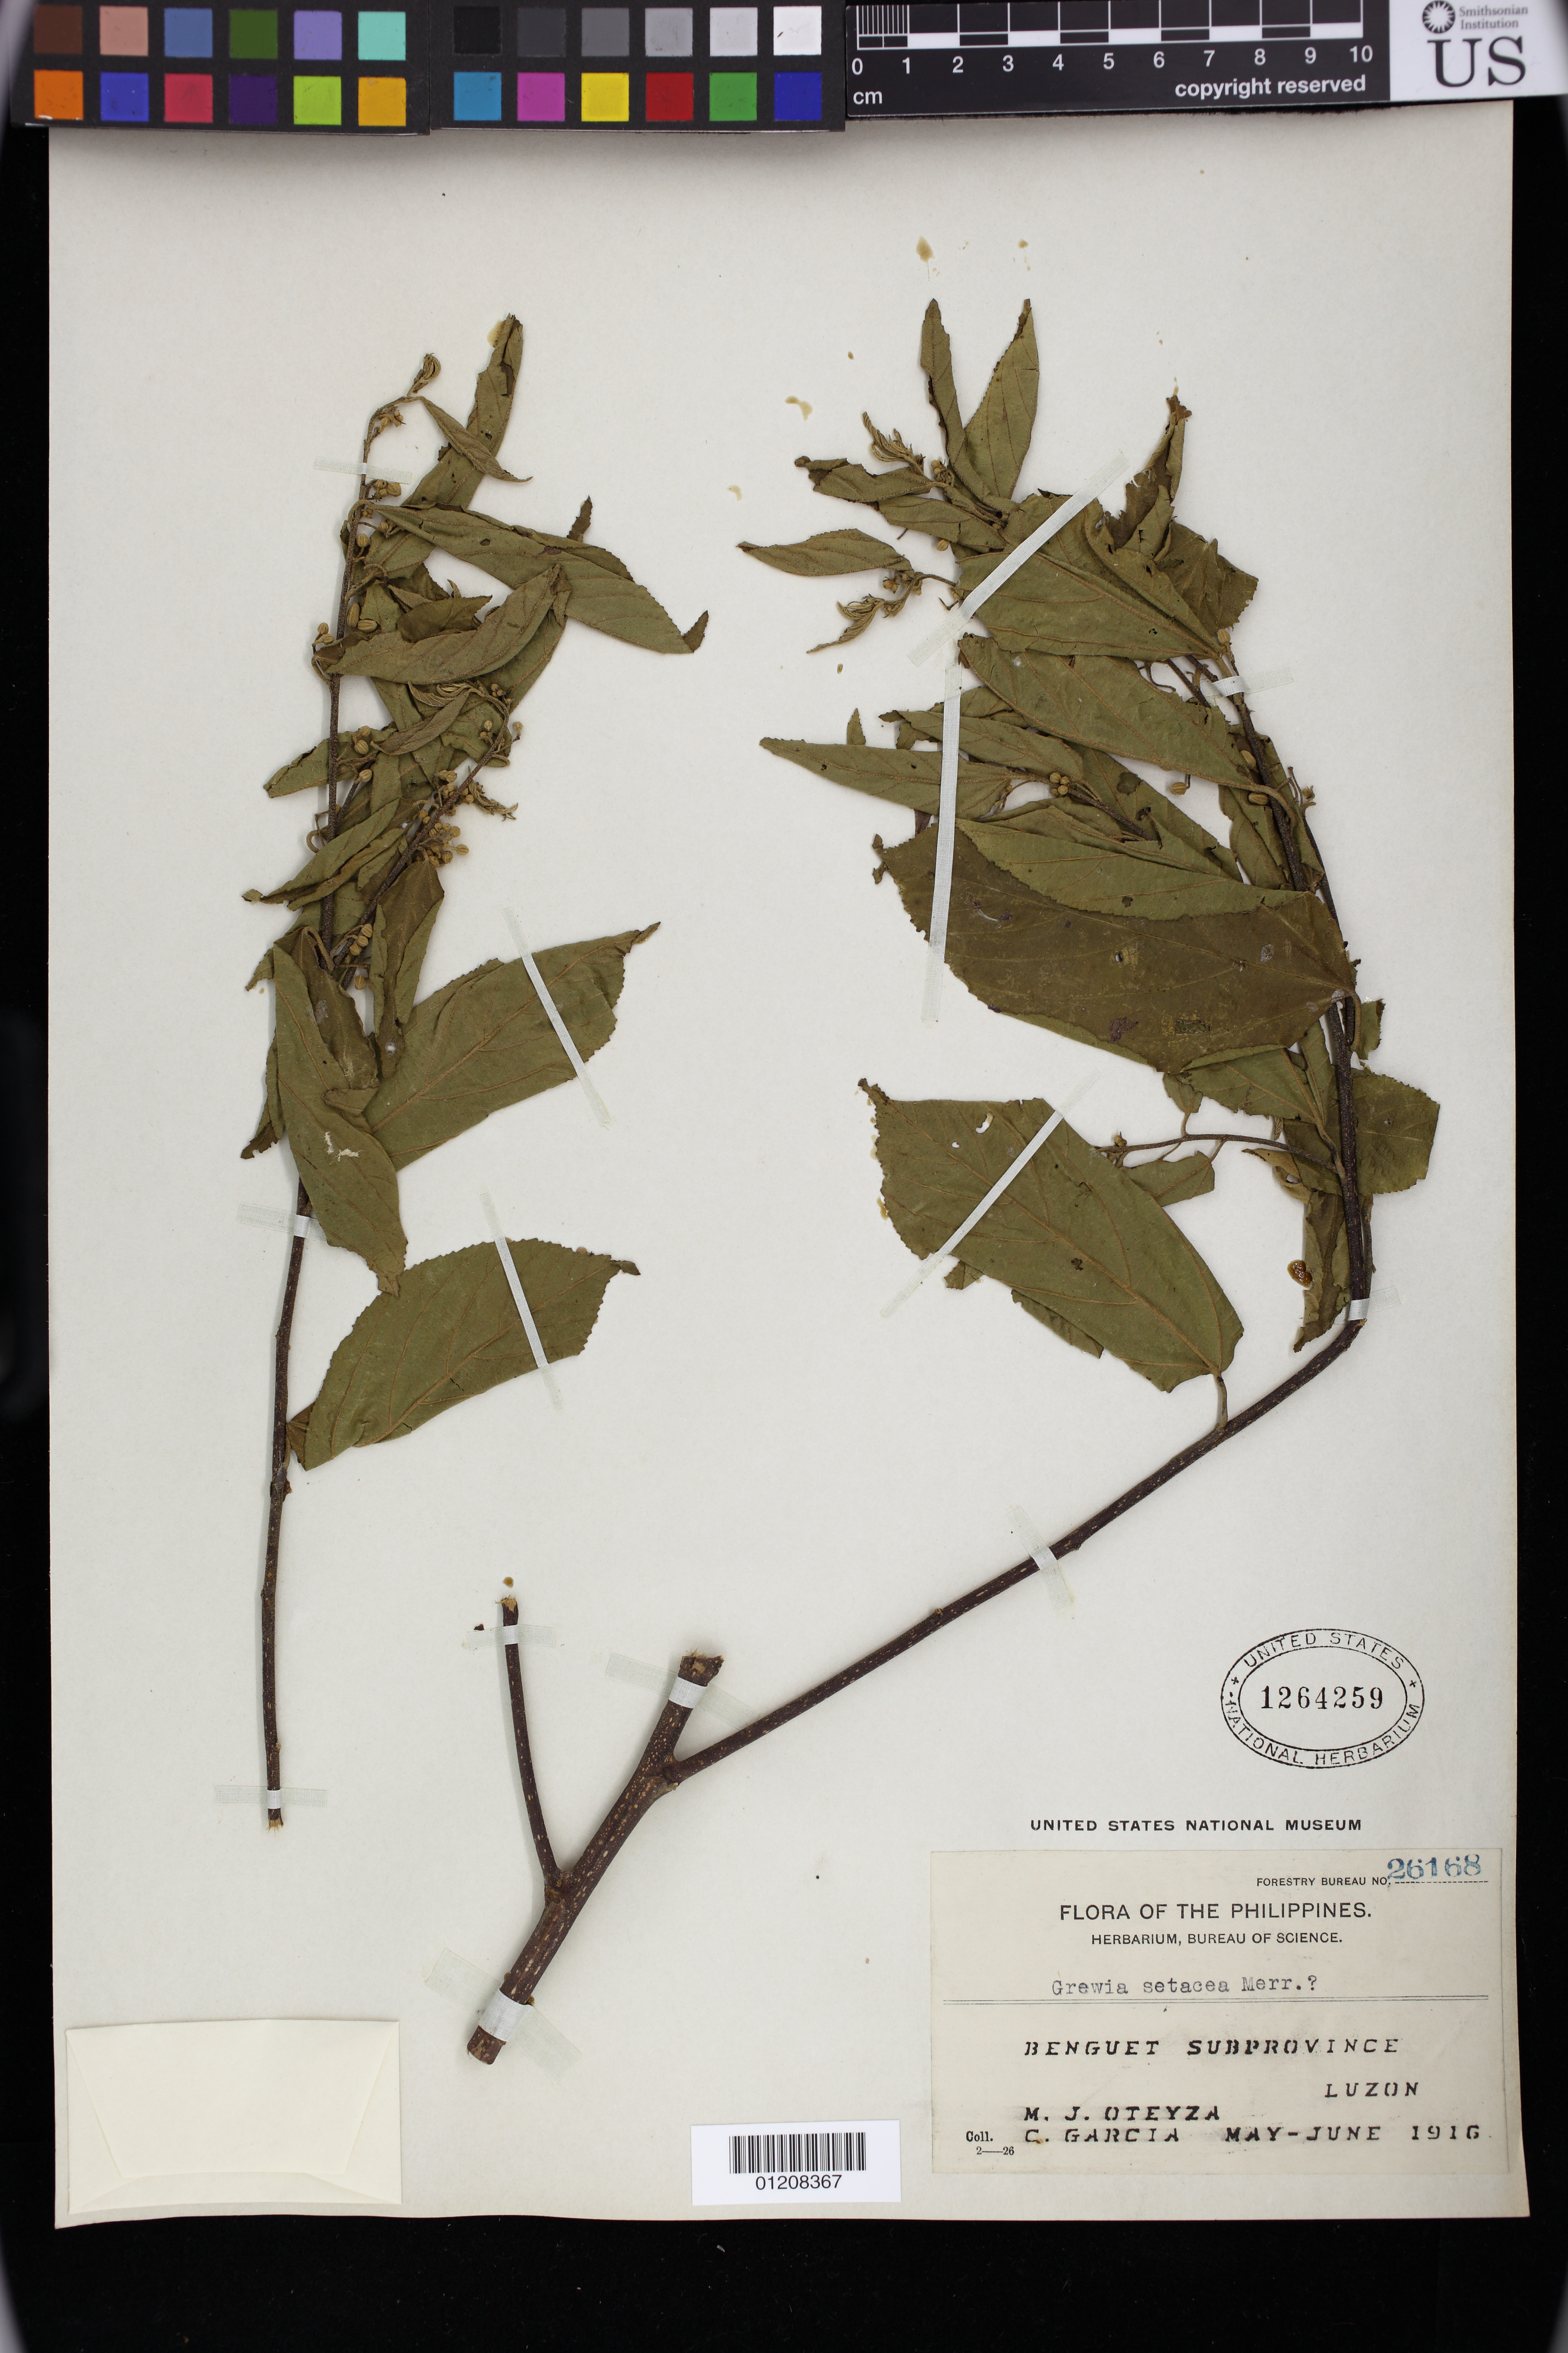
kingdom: Plantae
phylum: Tracheophyta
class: Magnoliopsida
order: Malvales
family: Malvaceae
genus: Grewia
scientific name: Grewia setacea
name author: Merr.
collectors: M. Oteyza & C. Garcia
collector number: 2-26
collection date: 1916-05-01/1916-06-30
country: Philippines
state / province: Cordillera (Administrative Region)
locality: Benguet Subprovince, Island of Luzon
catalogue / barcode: US 1264259